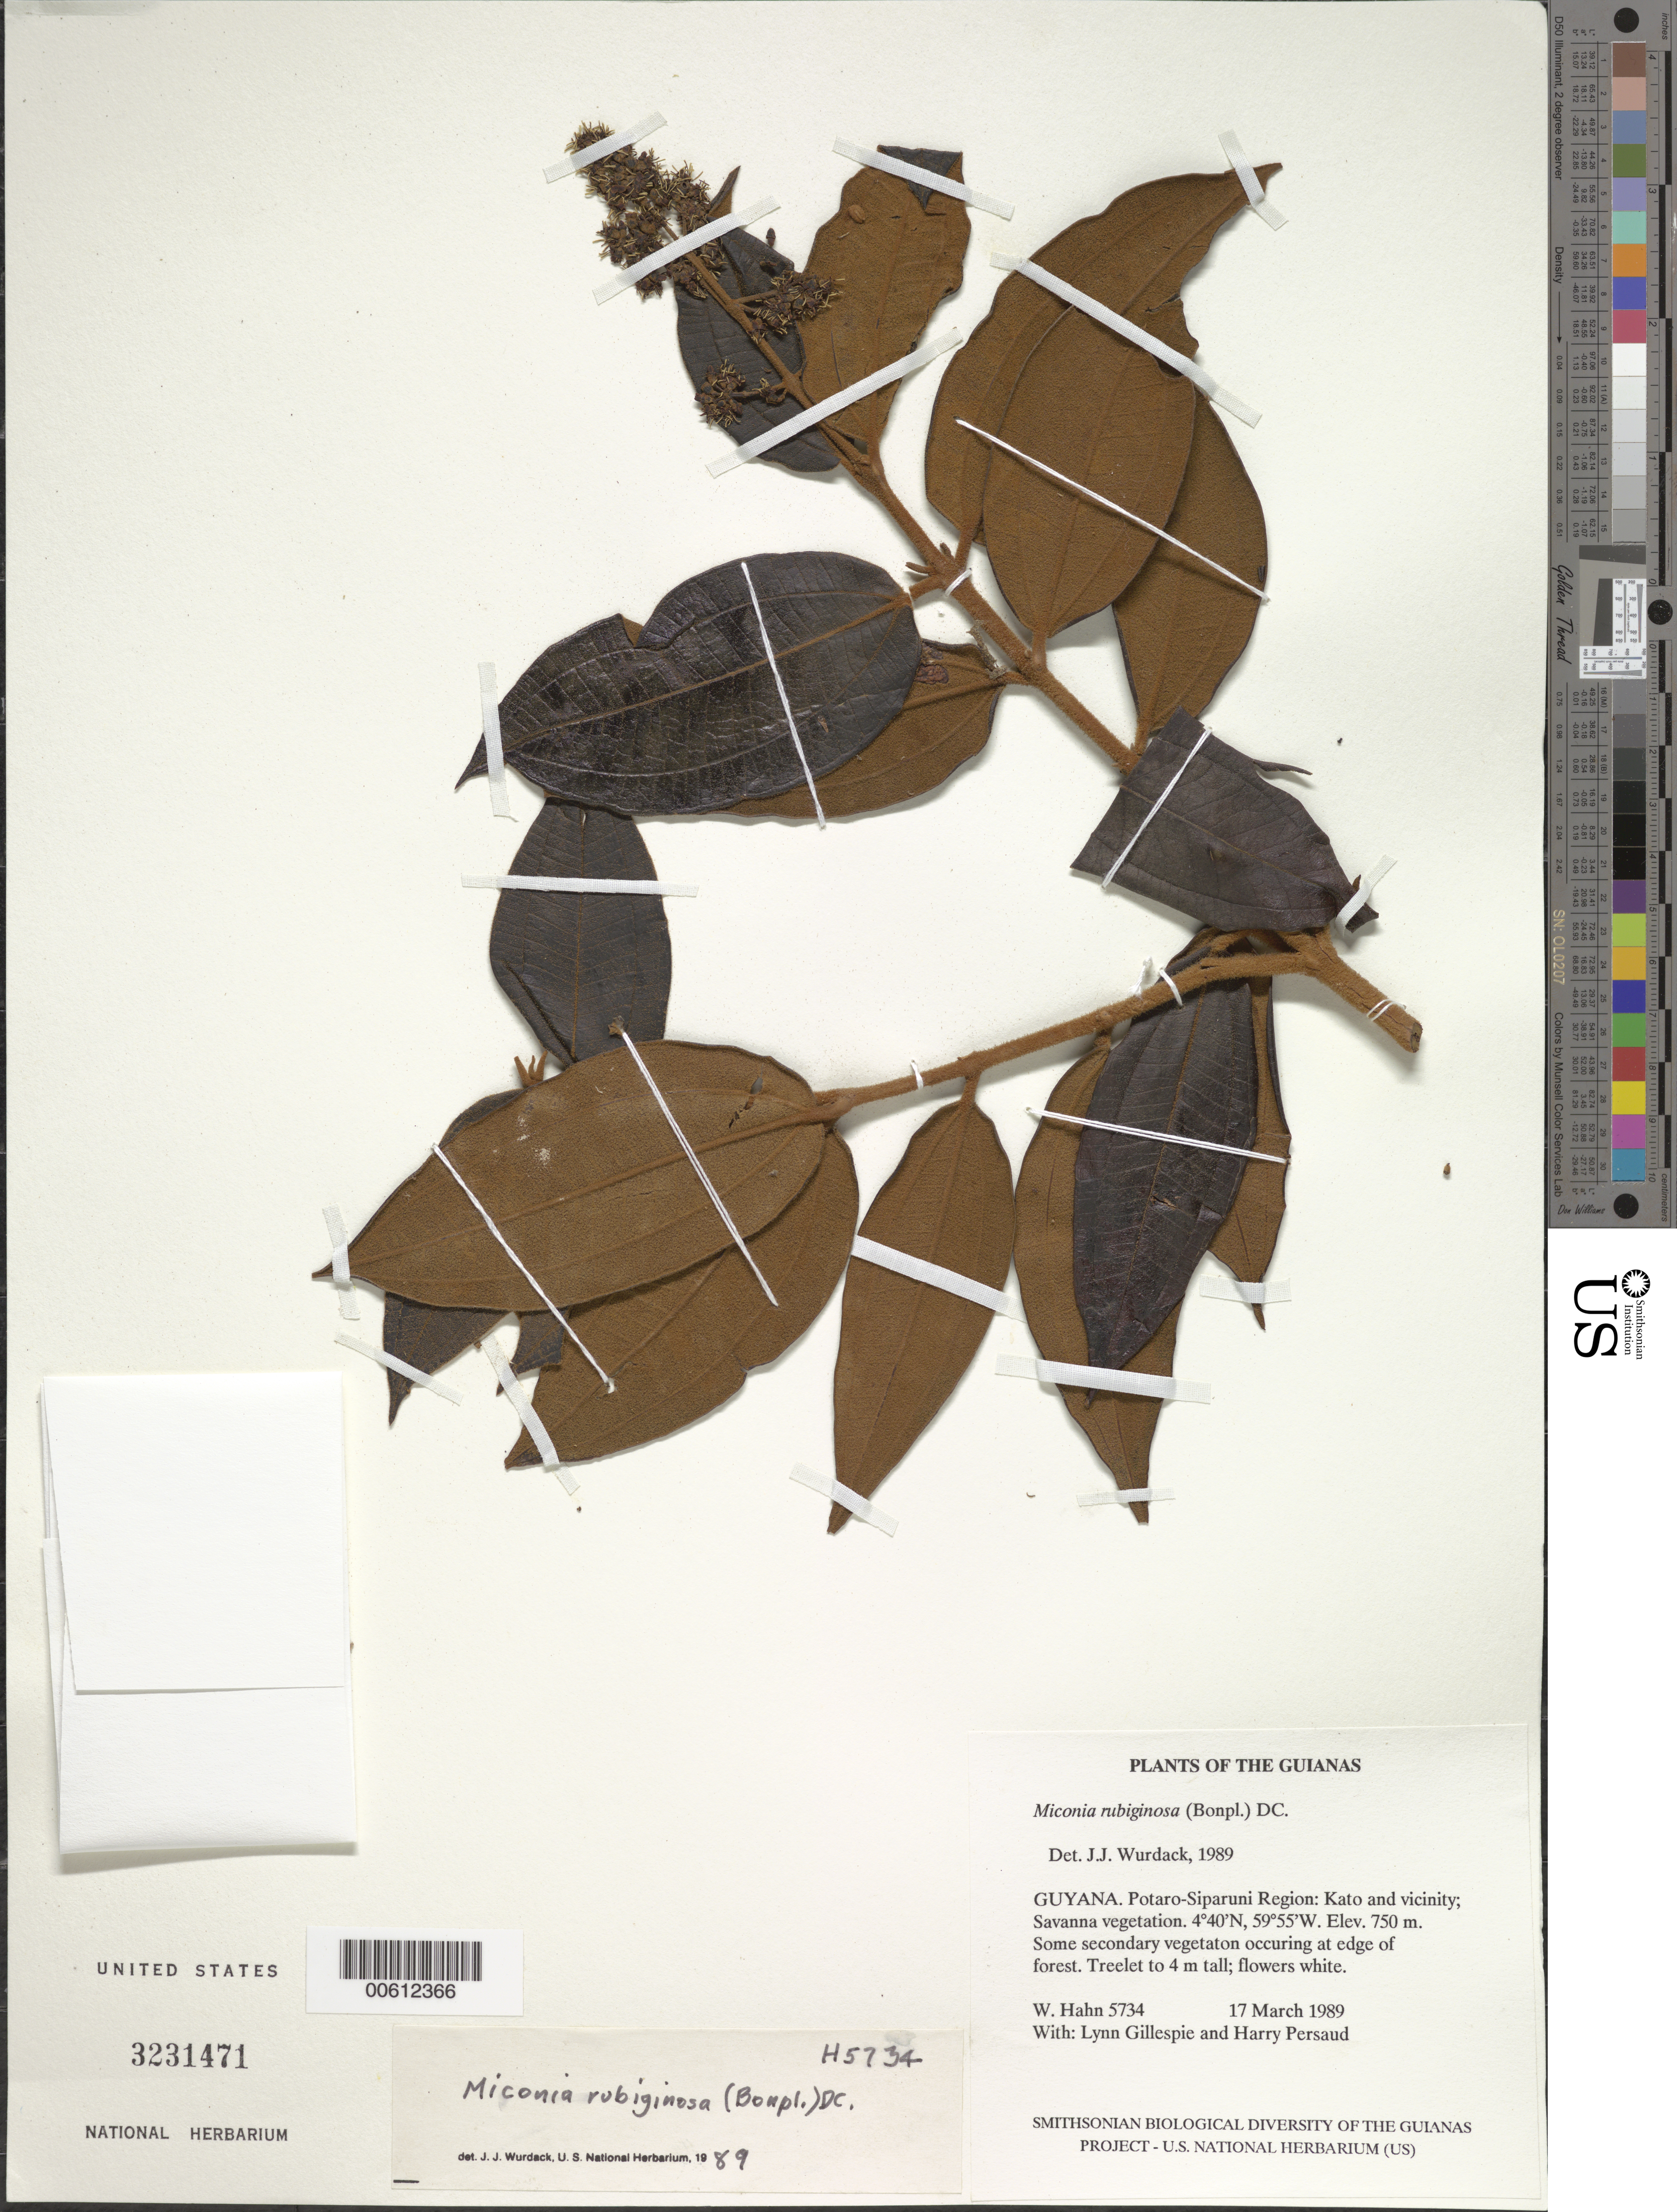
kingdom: Plantae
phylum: Tracheophyta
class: Magnoliopsida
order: Myrtales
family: Melastomataceae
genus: Miconia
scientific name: Miconia rubiginosa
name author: (Bonpl.) DC.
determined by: Wurdack, John J., (US), US (UNITED STATES)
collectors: W. Hahn, L. J. Gillespie & H. Persaud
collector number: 5734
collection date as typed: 17 March 1989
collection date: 1989-03-17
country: Guyana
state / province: Potaro-Siparuni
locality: Kato and vicinity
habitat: Savanna vegetation. Some secondary vegetation occurring at edge of forest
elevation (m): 750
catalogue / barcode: US 3231471